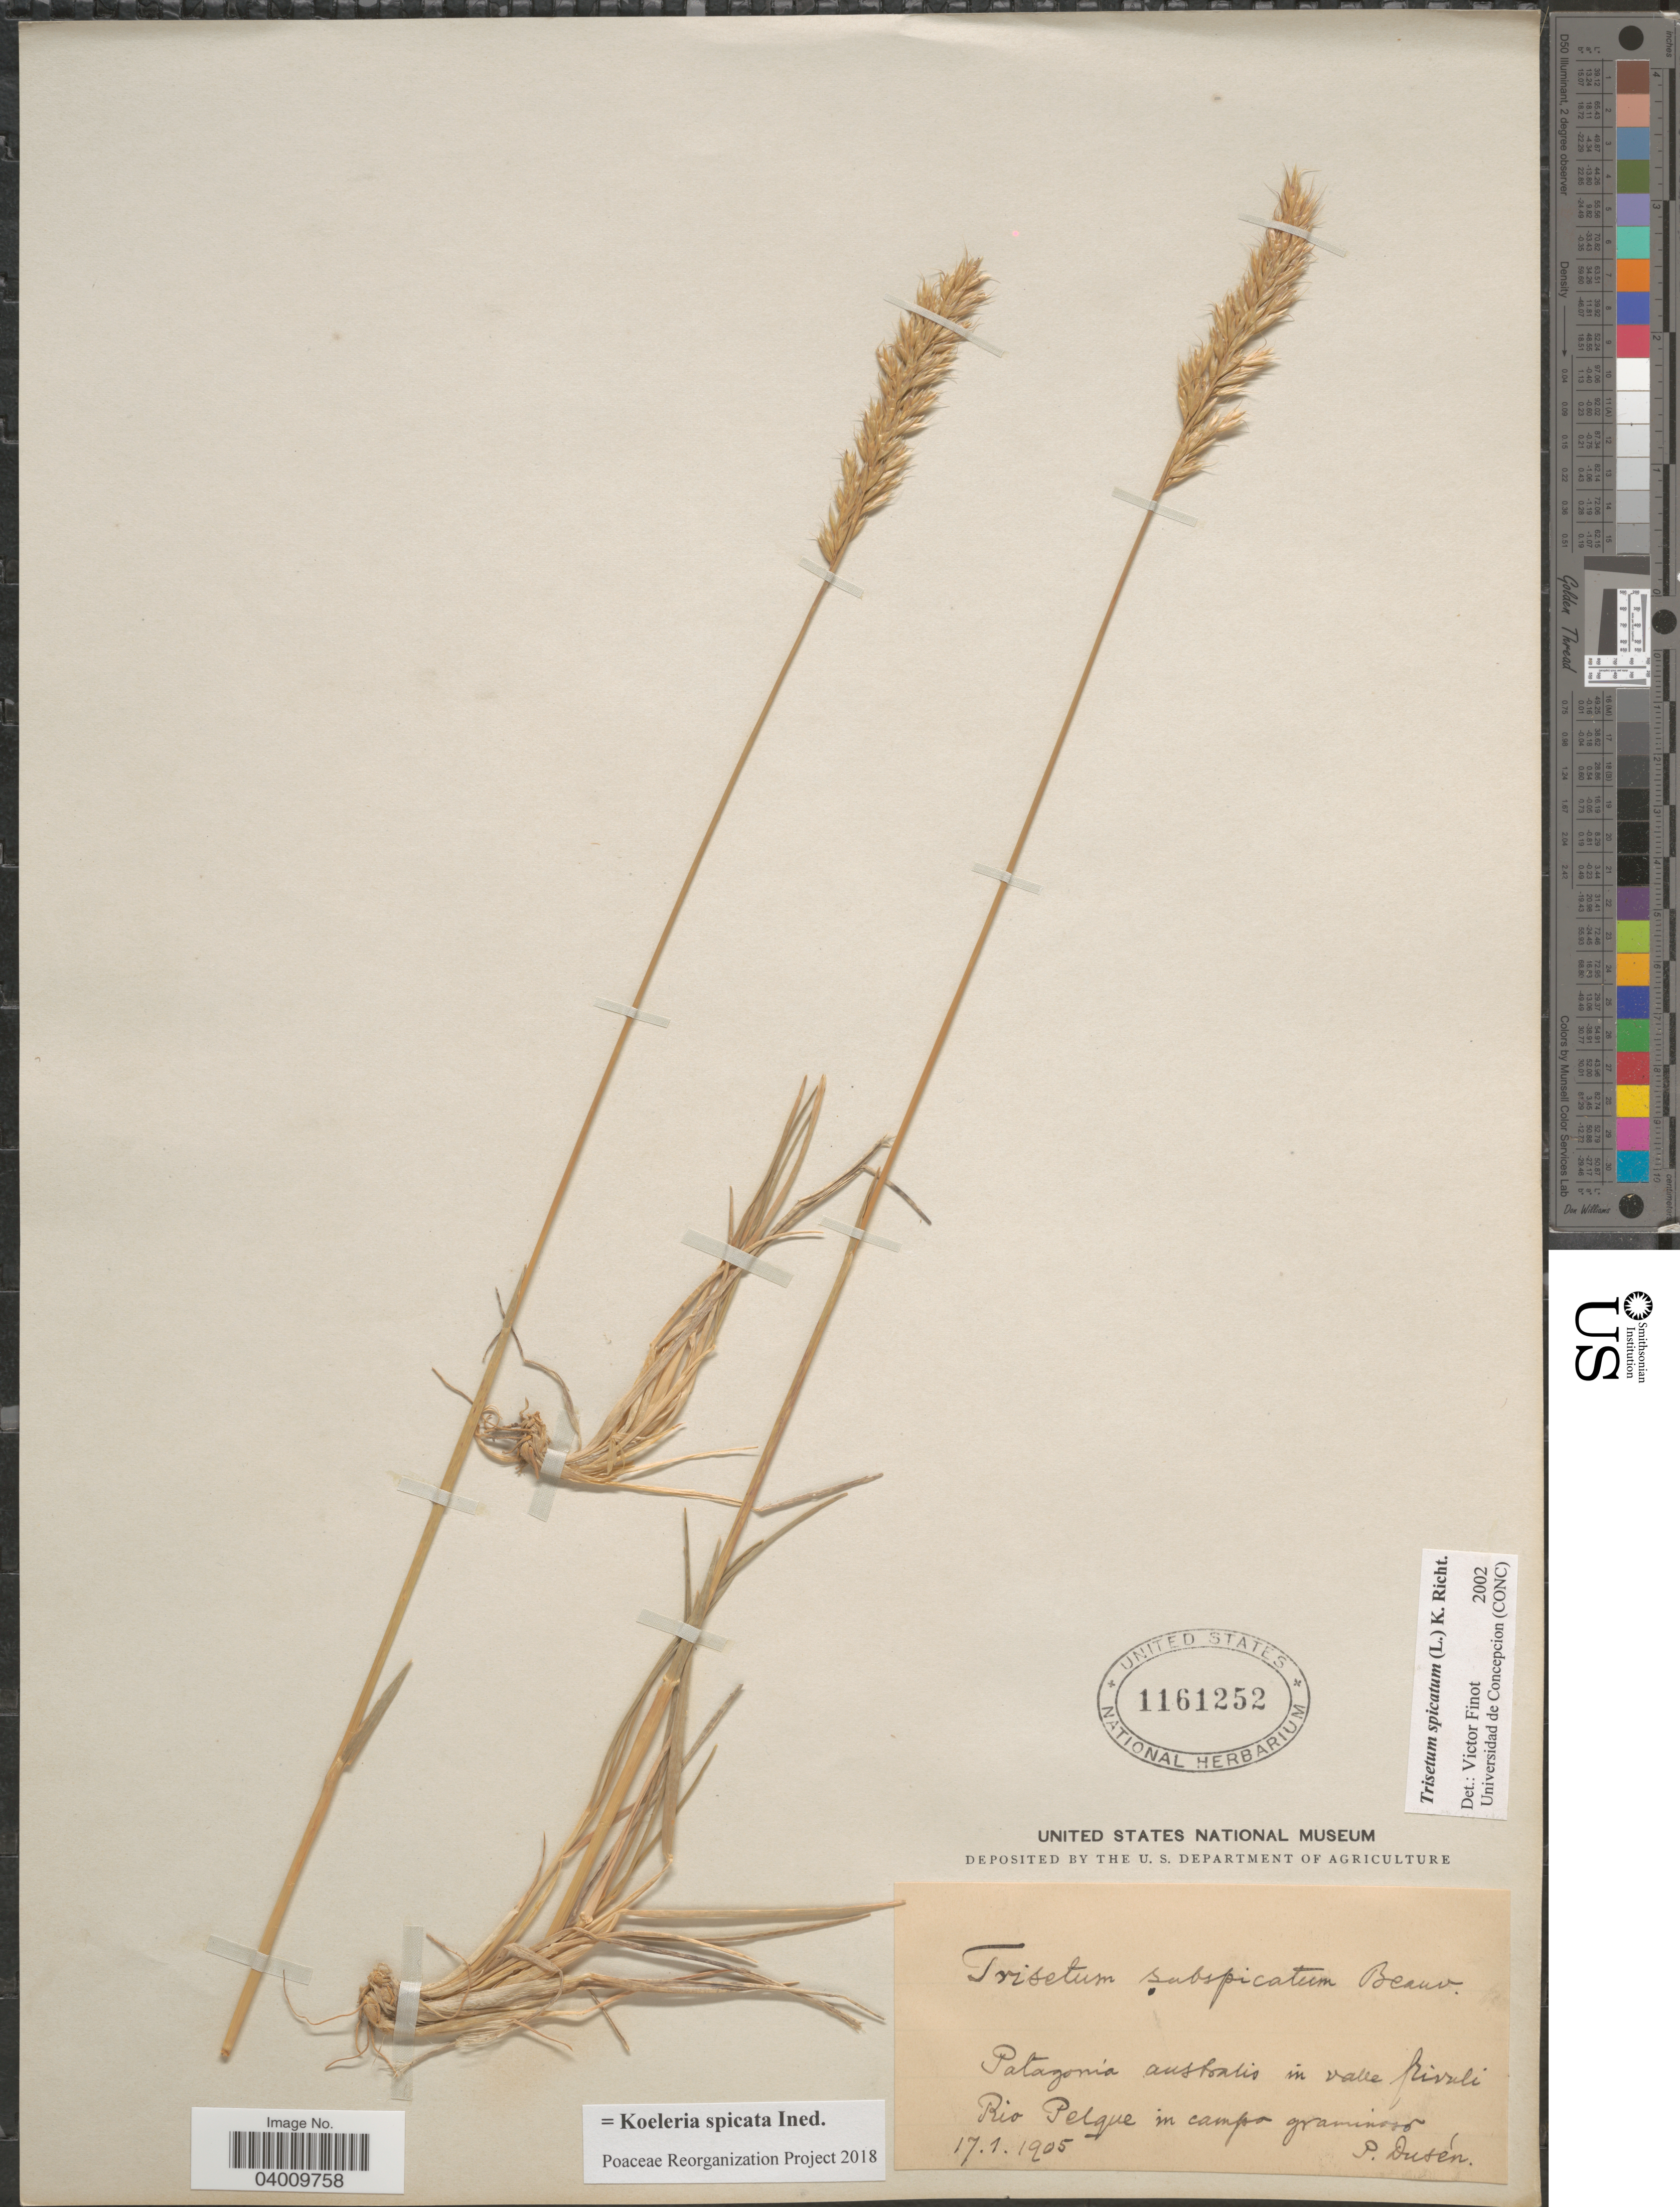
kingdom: Plantae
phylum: Tracheophyta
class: Liliopsida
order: Poales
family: Poaceae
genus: Koeleria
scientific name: Koeleria spicata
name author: (L.) Barberá et al.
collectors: P. Dusén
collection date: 1905-01-17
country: Argentina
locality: Patagonia australis in valle privuli. Rio Pelque in campo graminoso.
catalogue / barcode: US 1161252